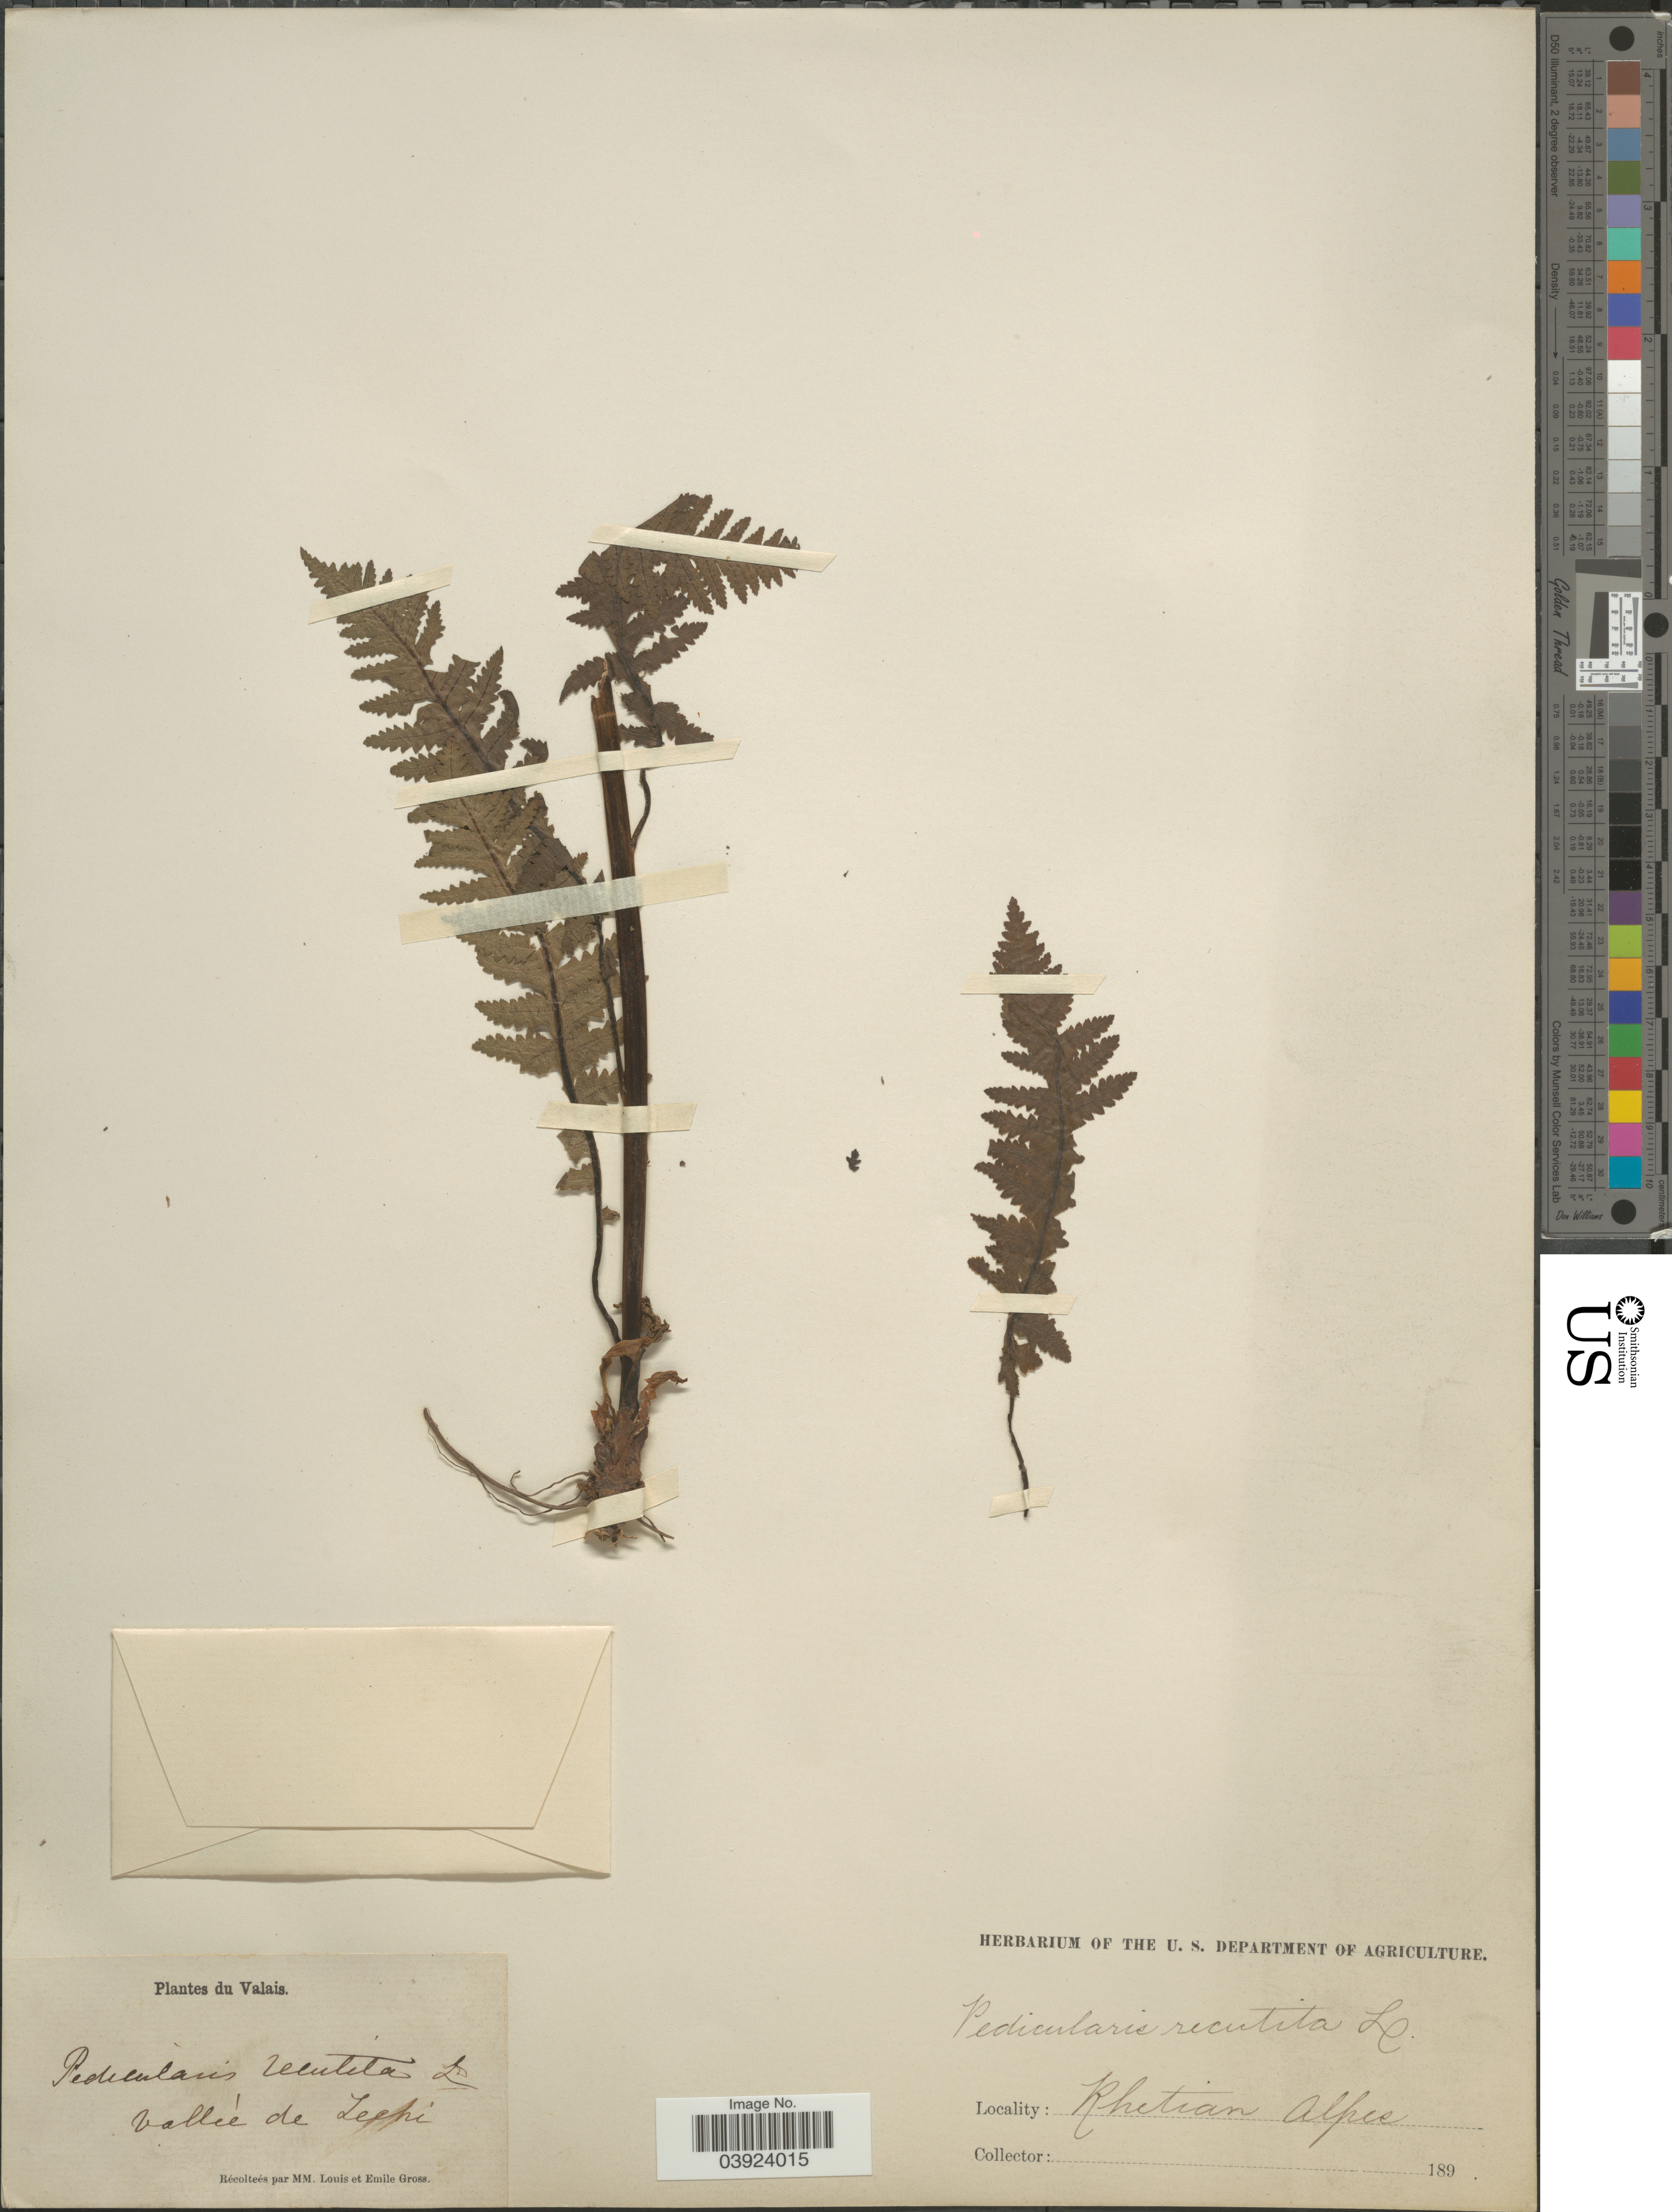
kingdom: Plantae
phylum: Tracheophyta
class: Magnoliopsida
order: Lamiales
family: Orobanchaceae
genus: Pedicularis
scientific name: Pedicularis recutita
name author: L.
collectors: M. Louis & E. A. Gross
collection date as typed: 189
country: Switzerland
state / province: Valais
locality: Vallée de Leehi. Rhetian Alpes.